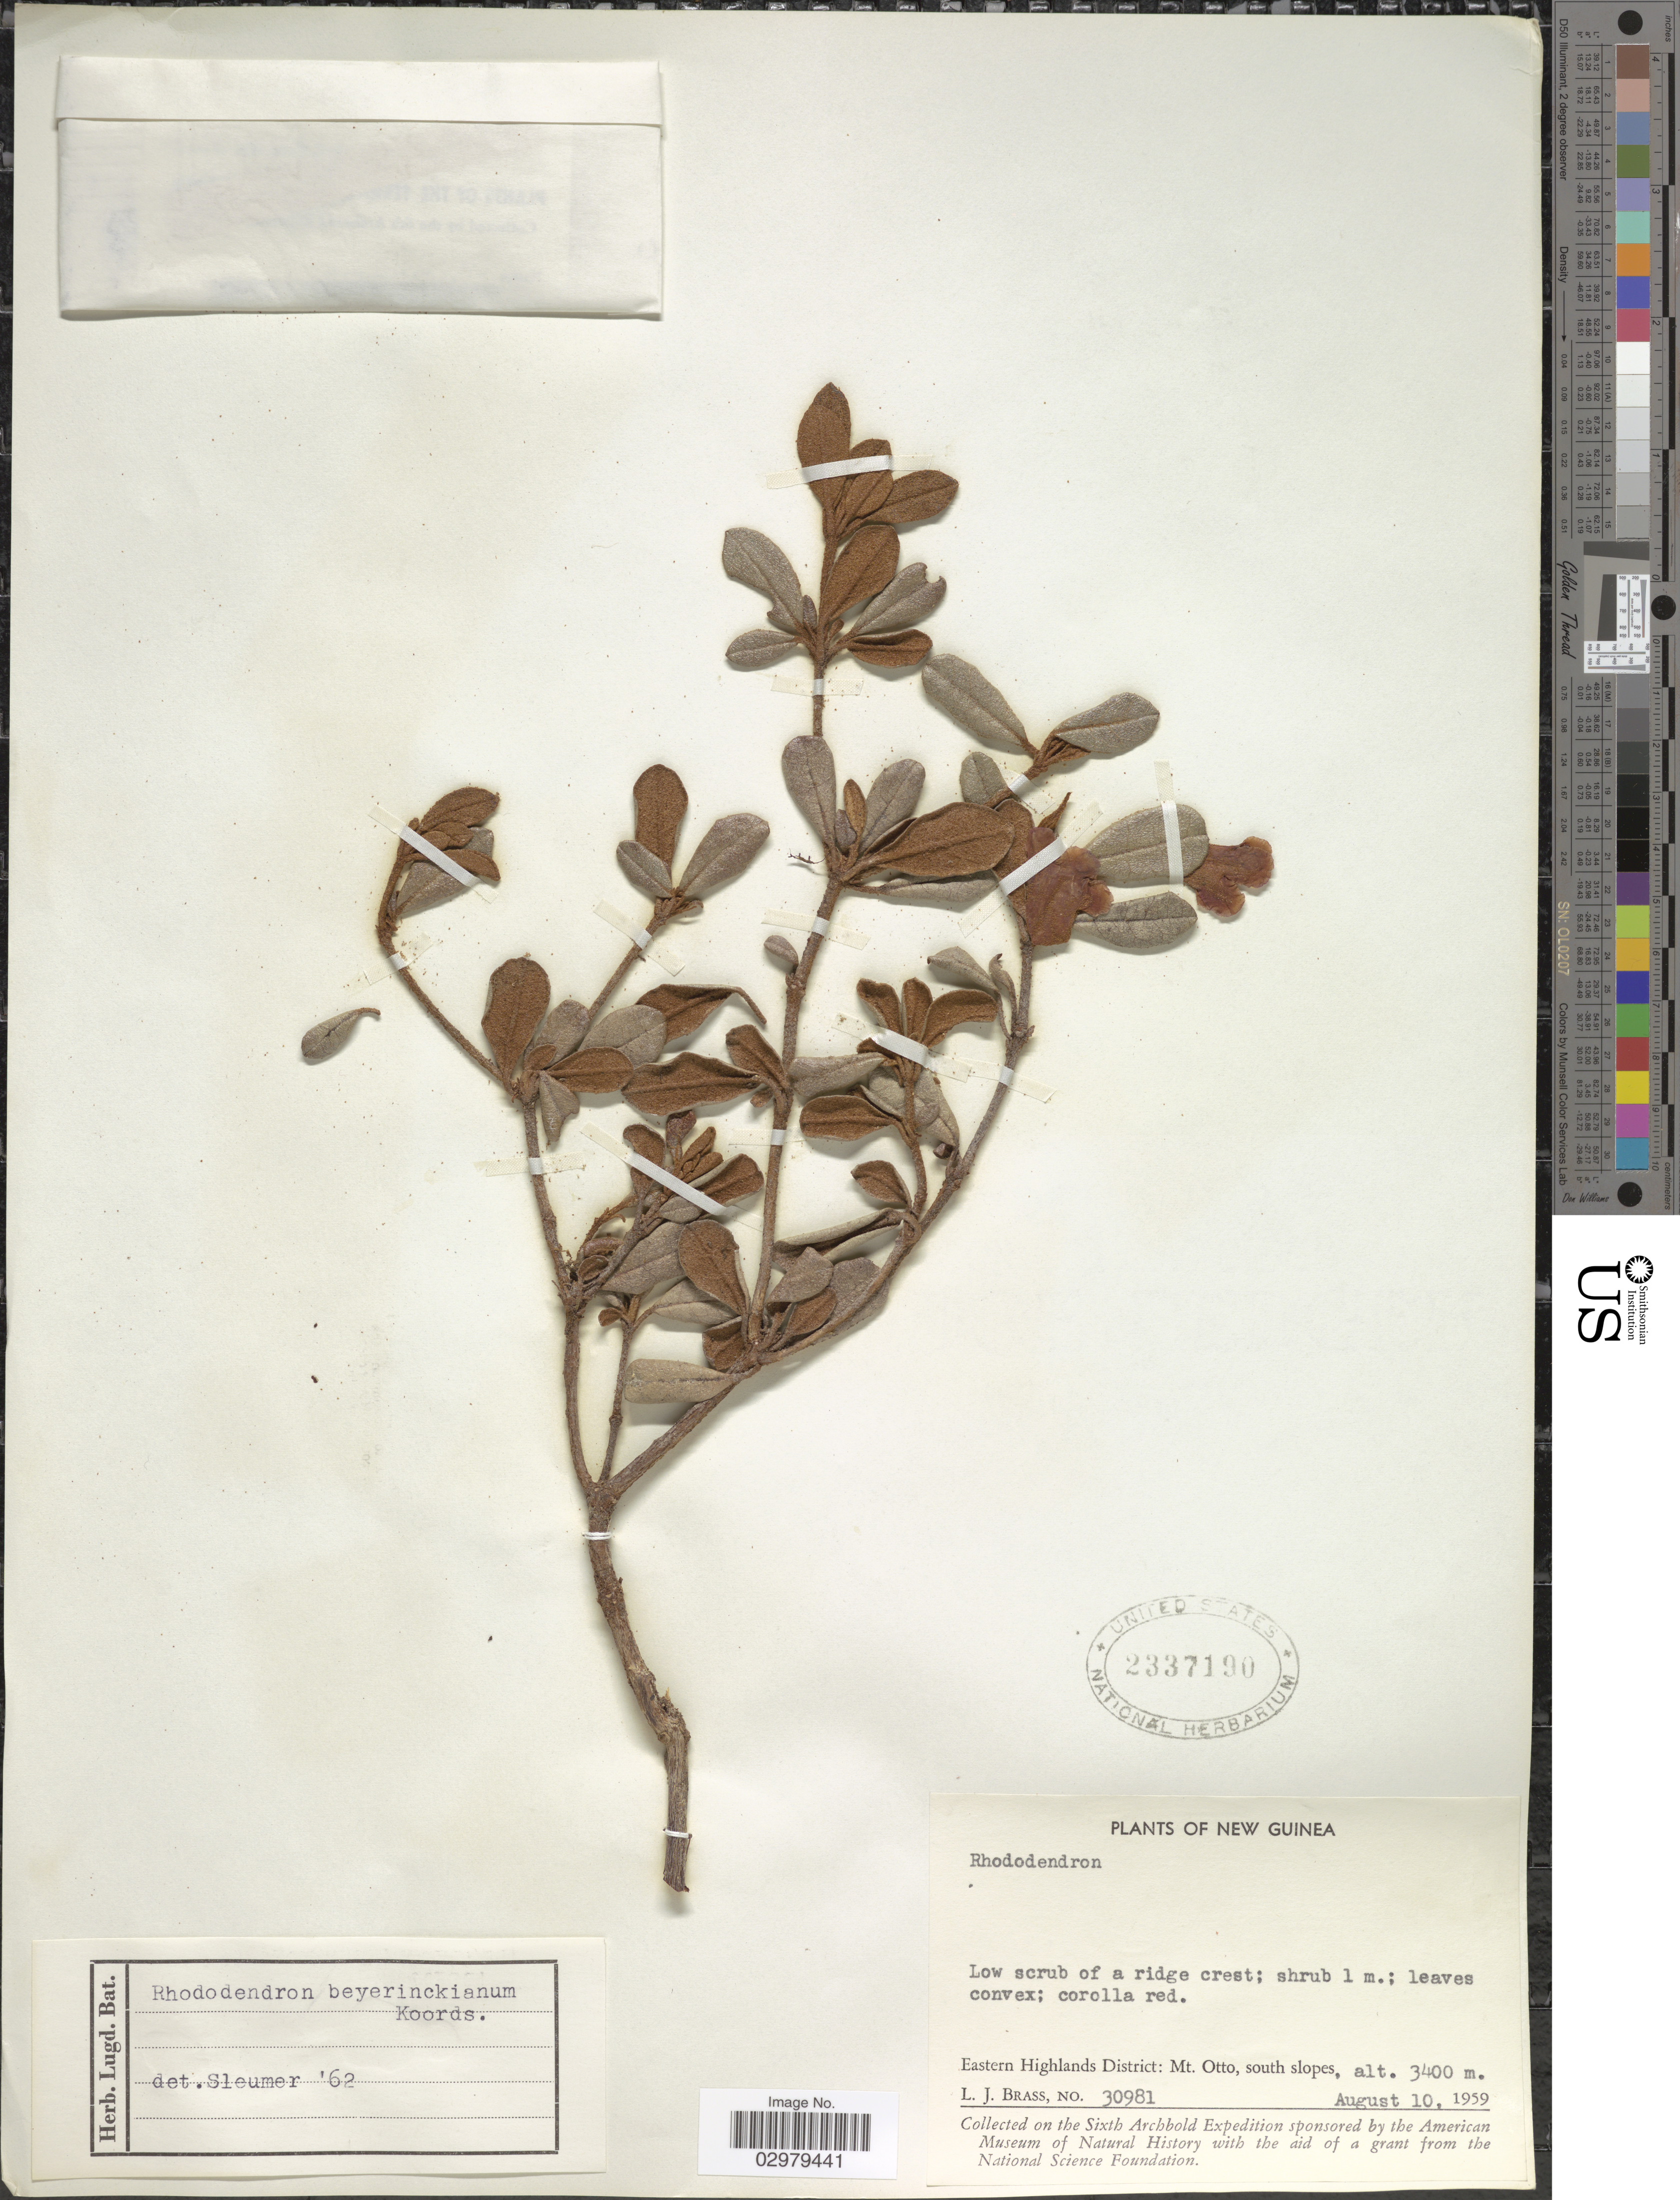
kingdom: Plantae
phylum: Tracheophyta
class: Magnoliopsida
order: Ericales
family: Ericaceae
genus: Rhododendron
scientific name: Rhododendron beyerinckianum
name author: Koord.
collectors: L. J. Brass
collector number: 30981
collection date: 1959-08-10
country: Papua New Guinea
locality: New Guinea. Eastern Highlands District: Mt. Otto, south slopes.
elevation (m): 3400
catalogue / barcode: US 2337190